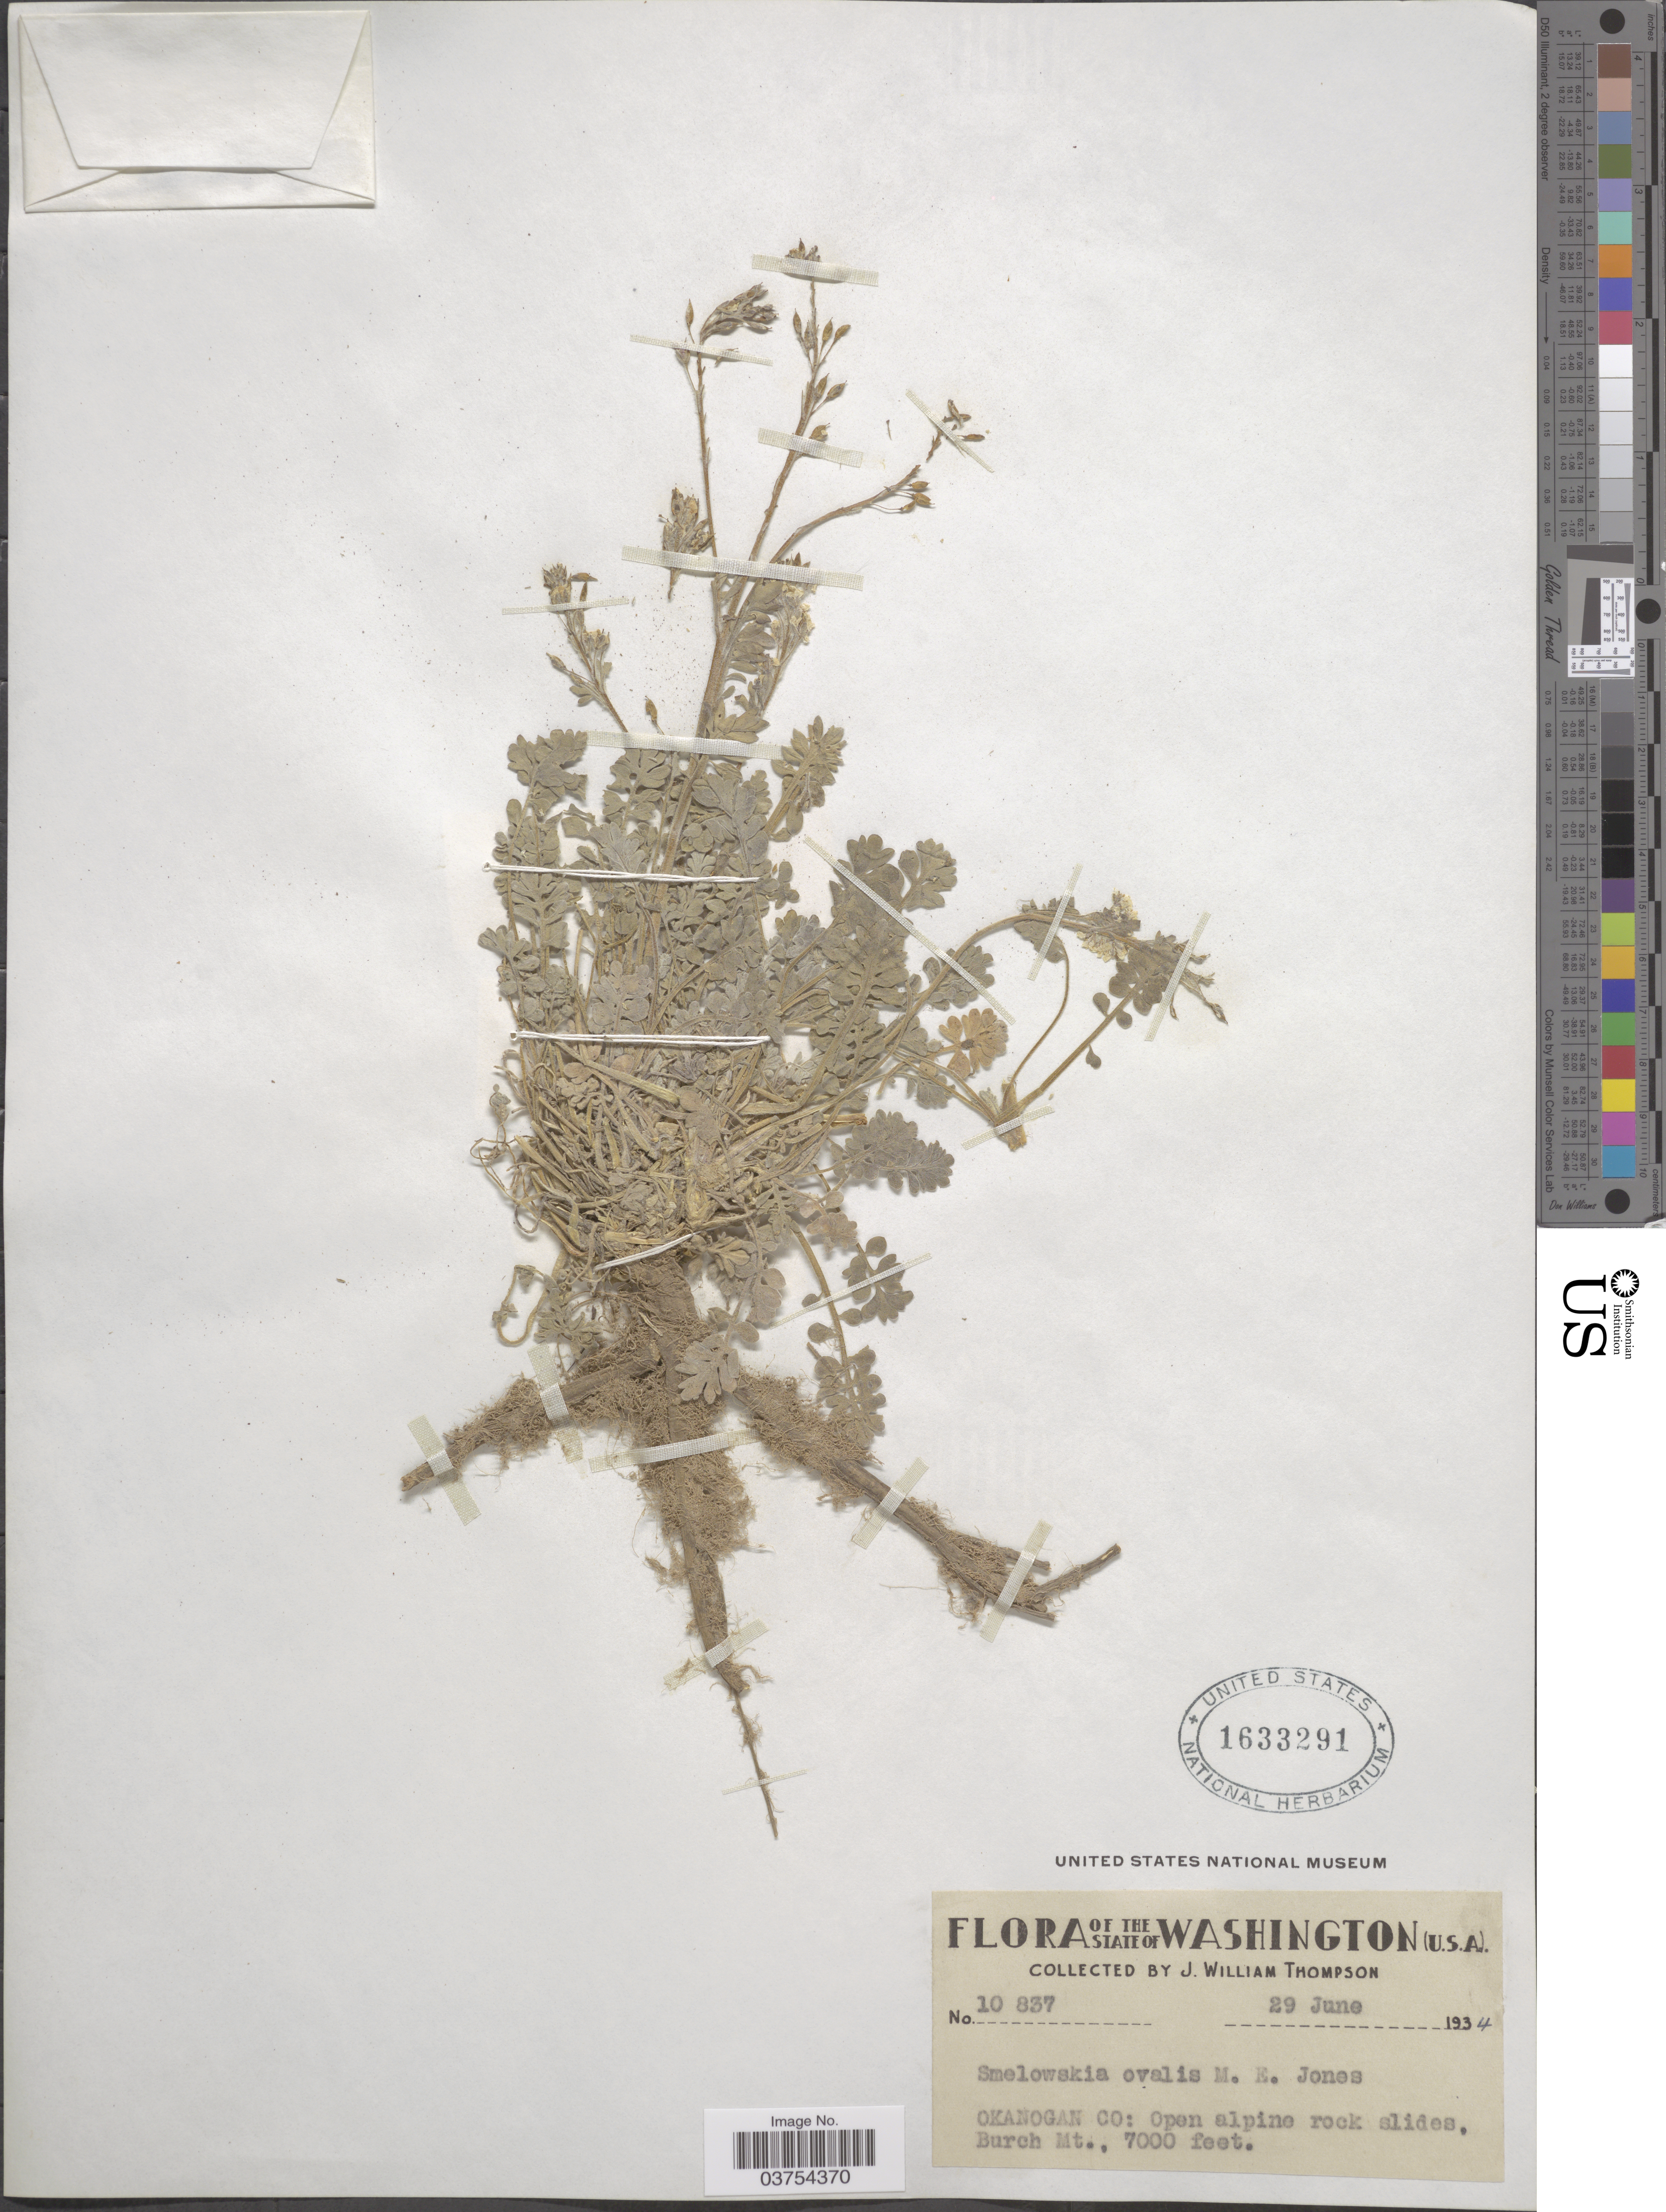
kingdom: Plantae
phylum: Tracheophyta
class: Magnoliopsida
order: Brassicales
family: Brassicaceae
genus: Smelowskia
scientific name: Smelowskia ovalis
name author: M.E. Jones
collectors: J. W. Thompson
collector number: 10837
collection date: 1934-06-29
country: United States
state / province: Washington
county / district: Okanogan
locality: Okanogan Co: Open alpine rock slides Burch Mt.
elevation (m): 2134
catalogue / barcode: US 1633291